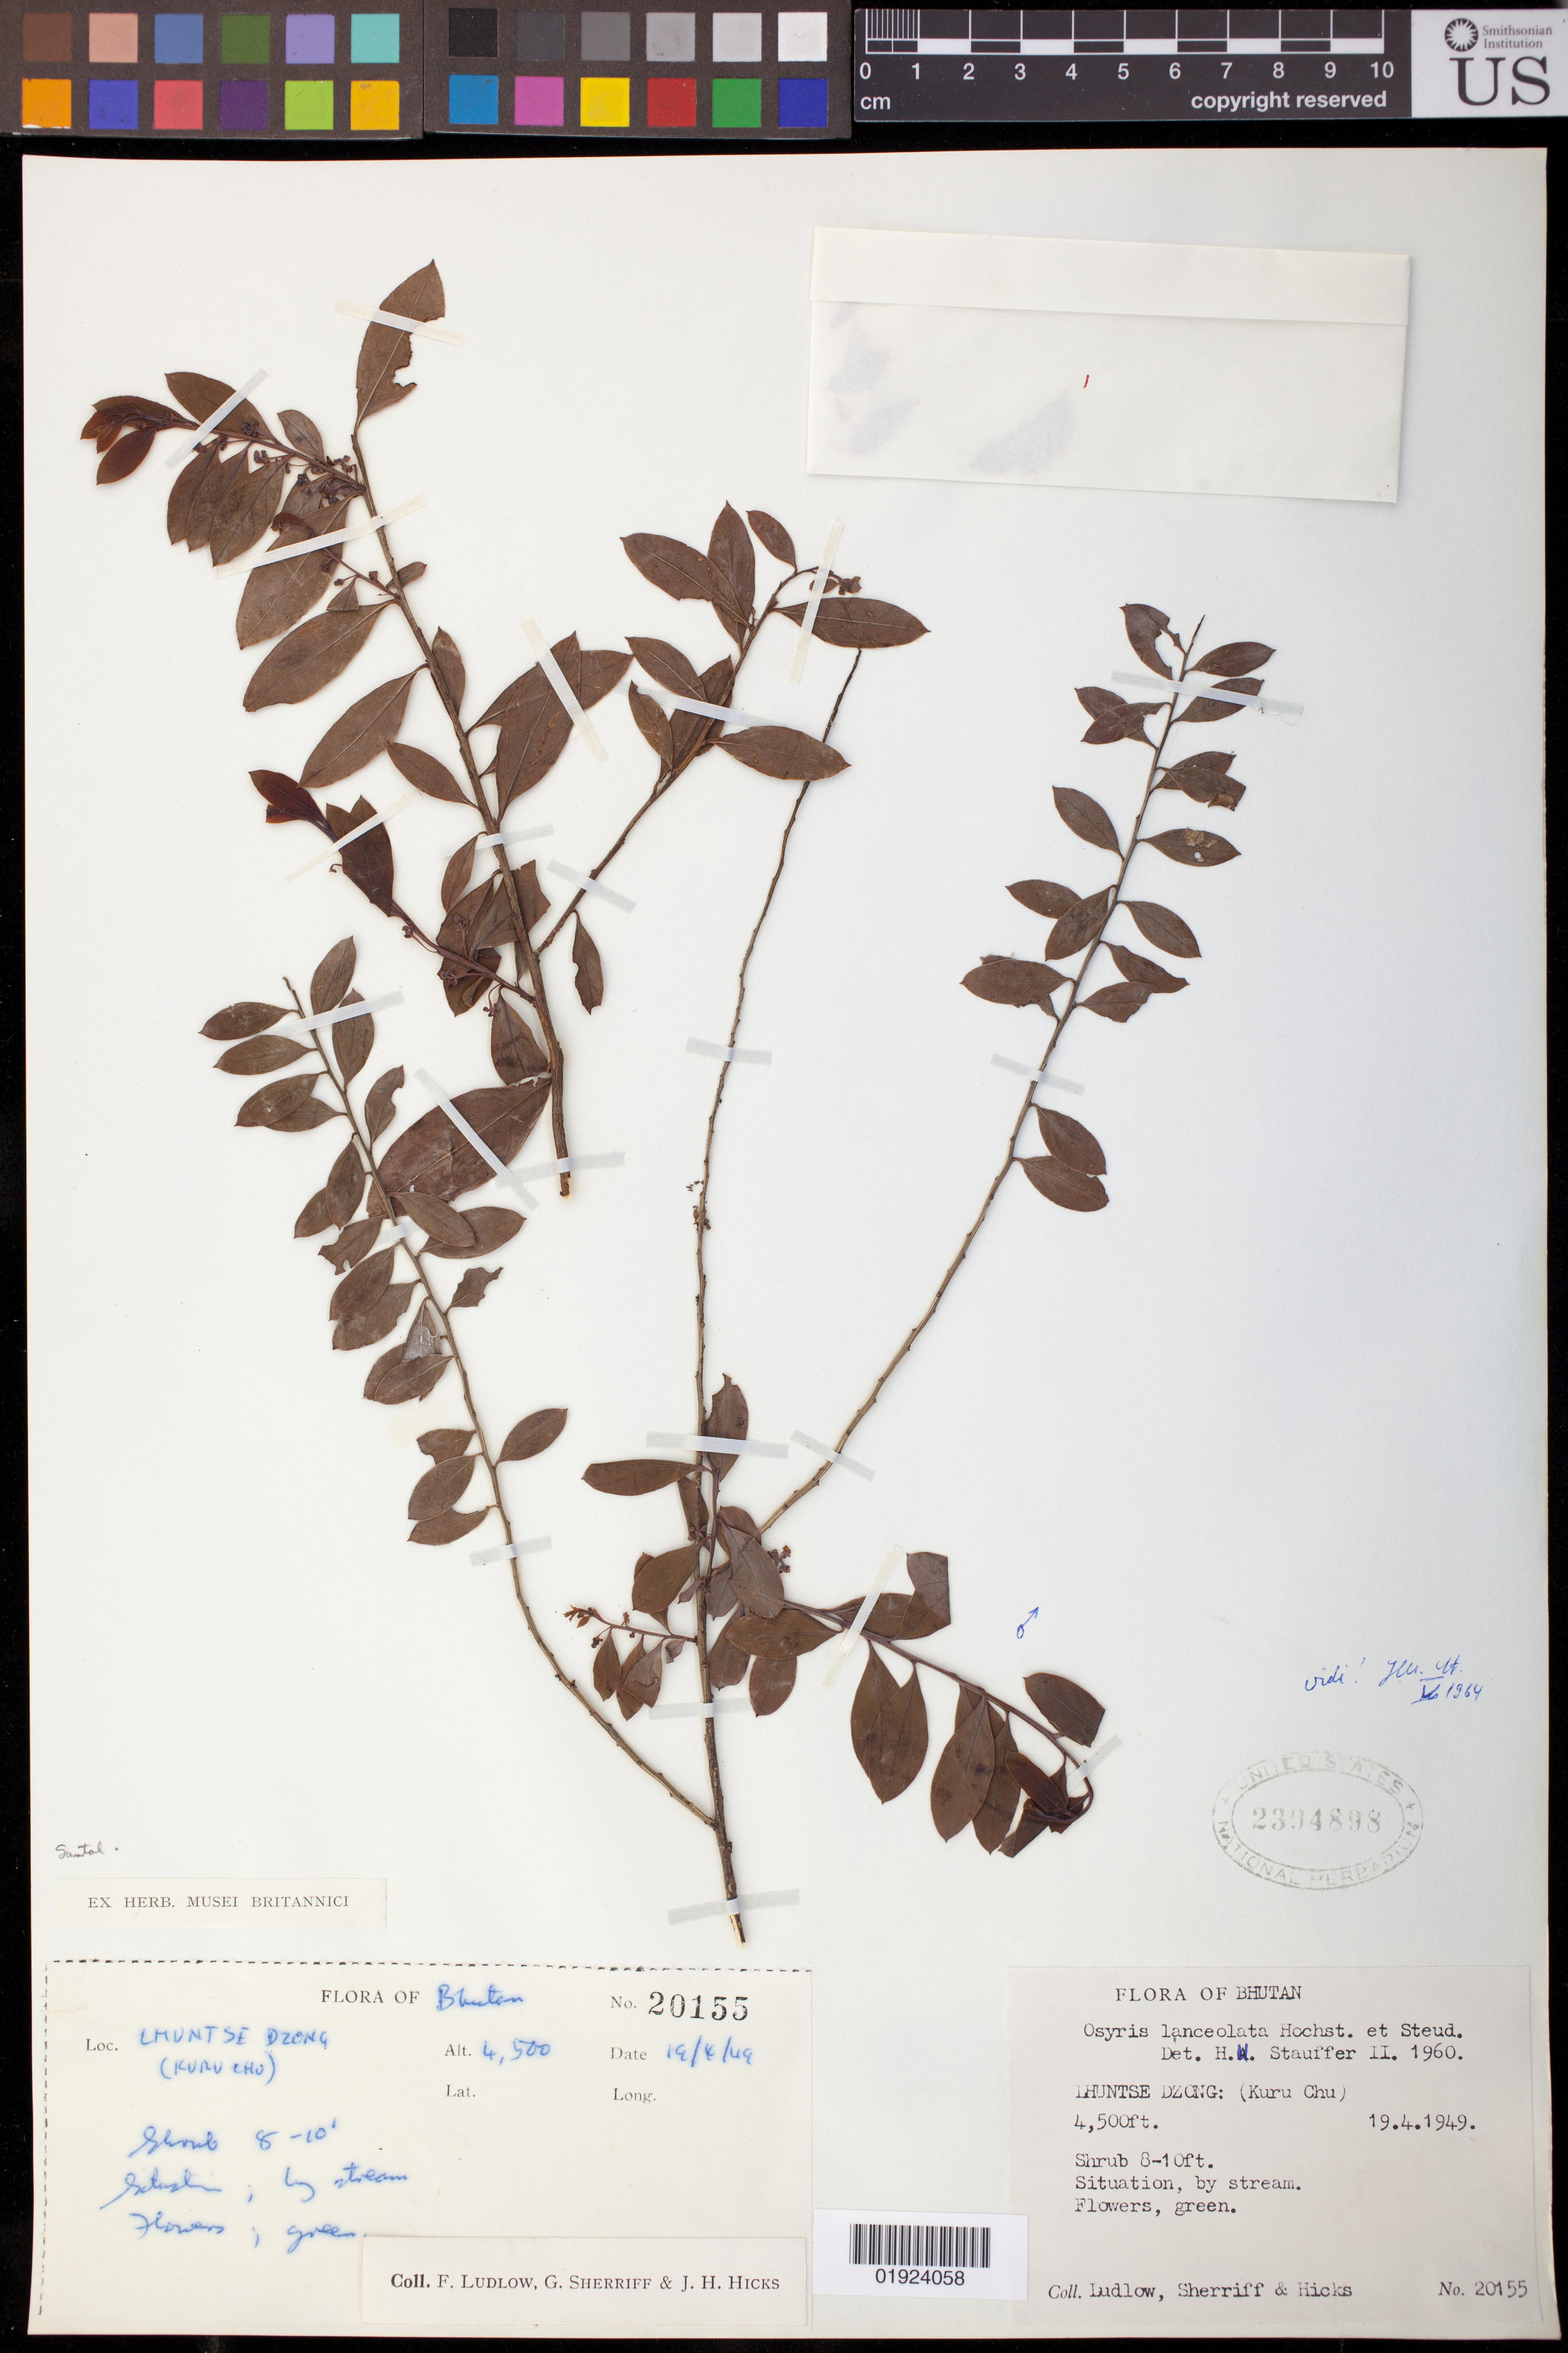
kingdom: Plantae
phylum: Tracheophyta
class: Magnoliopsida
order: Santalales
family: Santalaceae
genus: Osyris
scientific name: Osyris quadripartita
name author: Salzm. ex Decne.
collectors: F. Ludlow, G. Sherriff & J. H. Hicks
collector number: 20155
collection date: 1949-04-19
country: Bhutan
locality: Lhuntse Dzong: (Kuru Chu)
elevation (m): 1372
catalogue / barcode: US 2394898